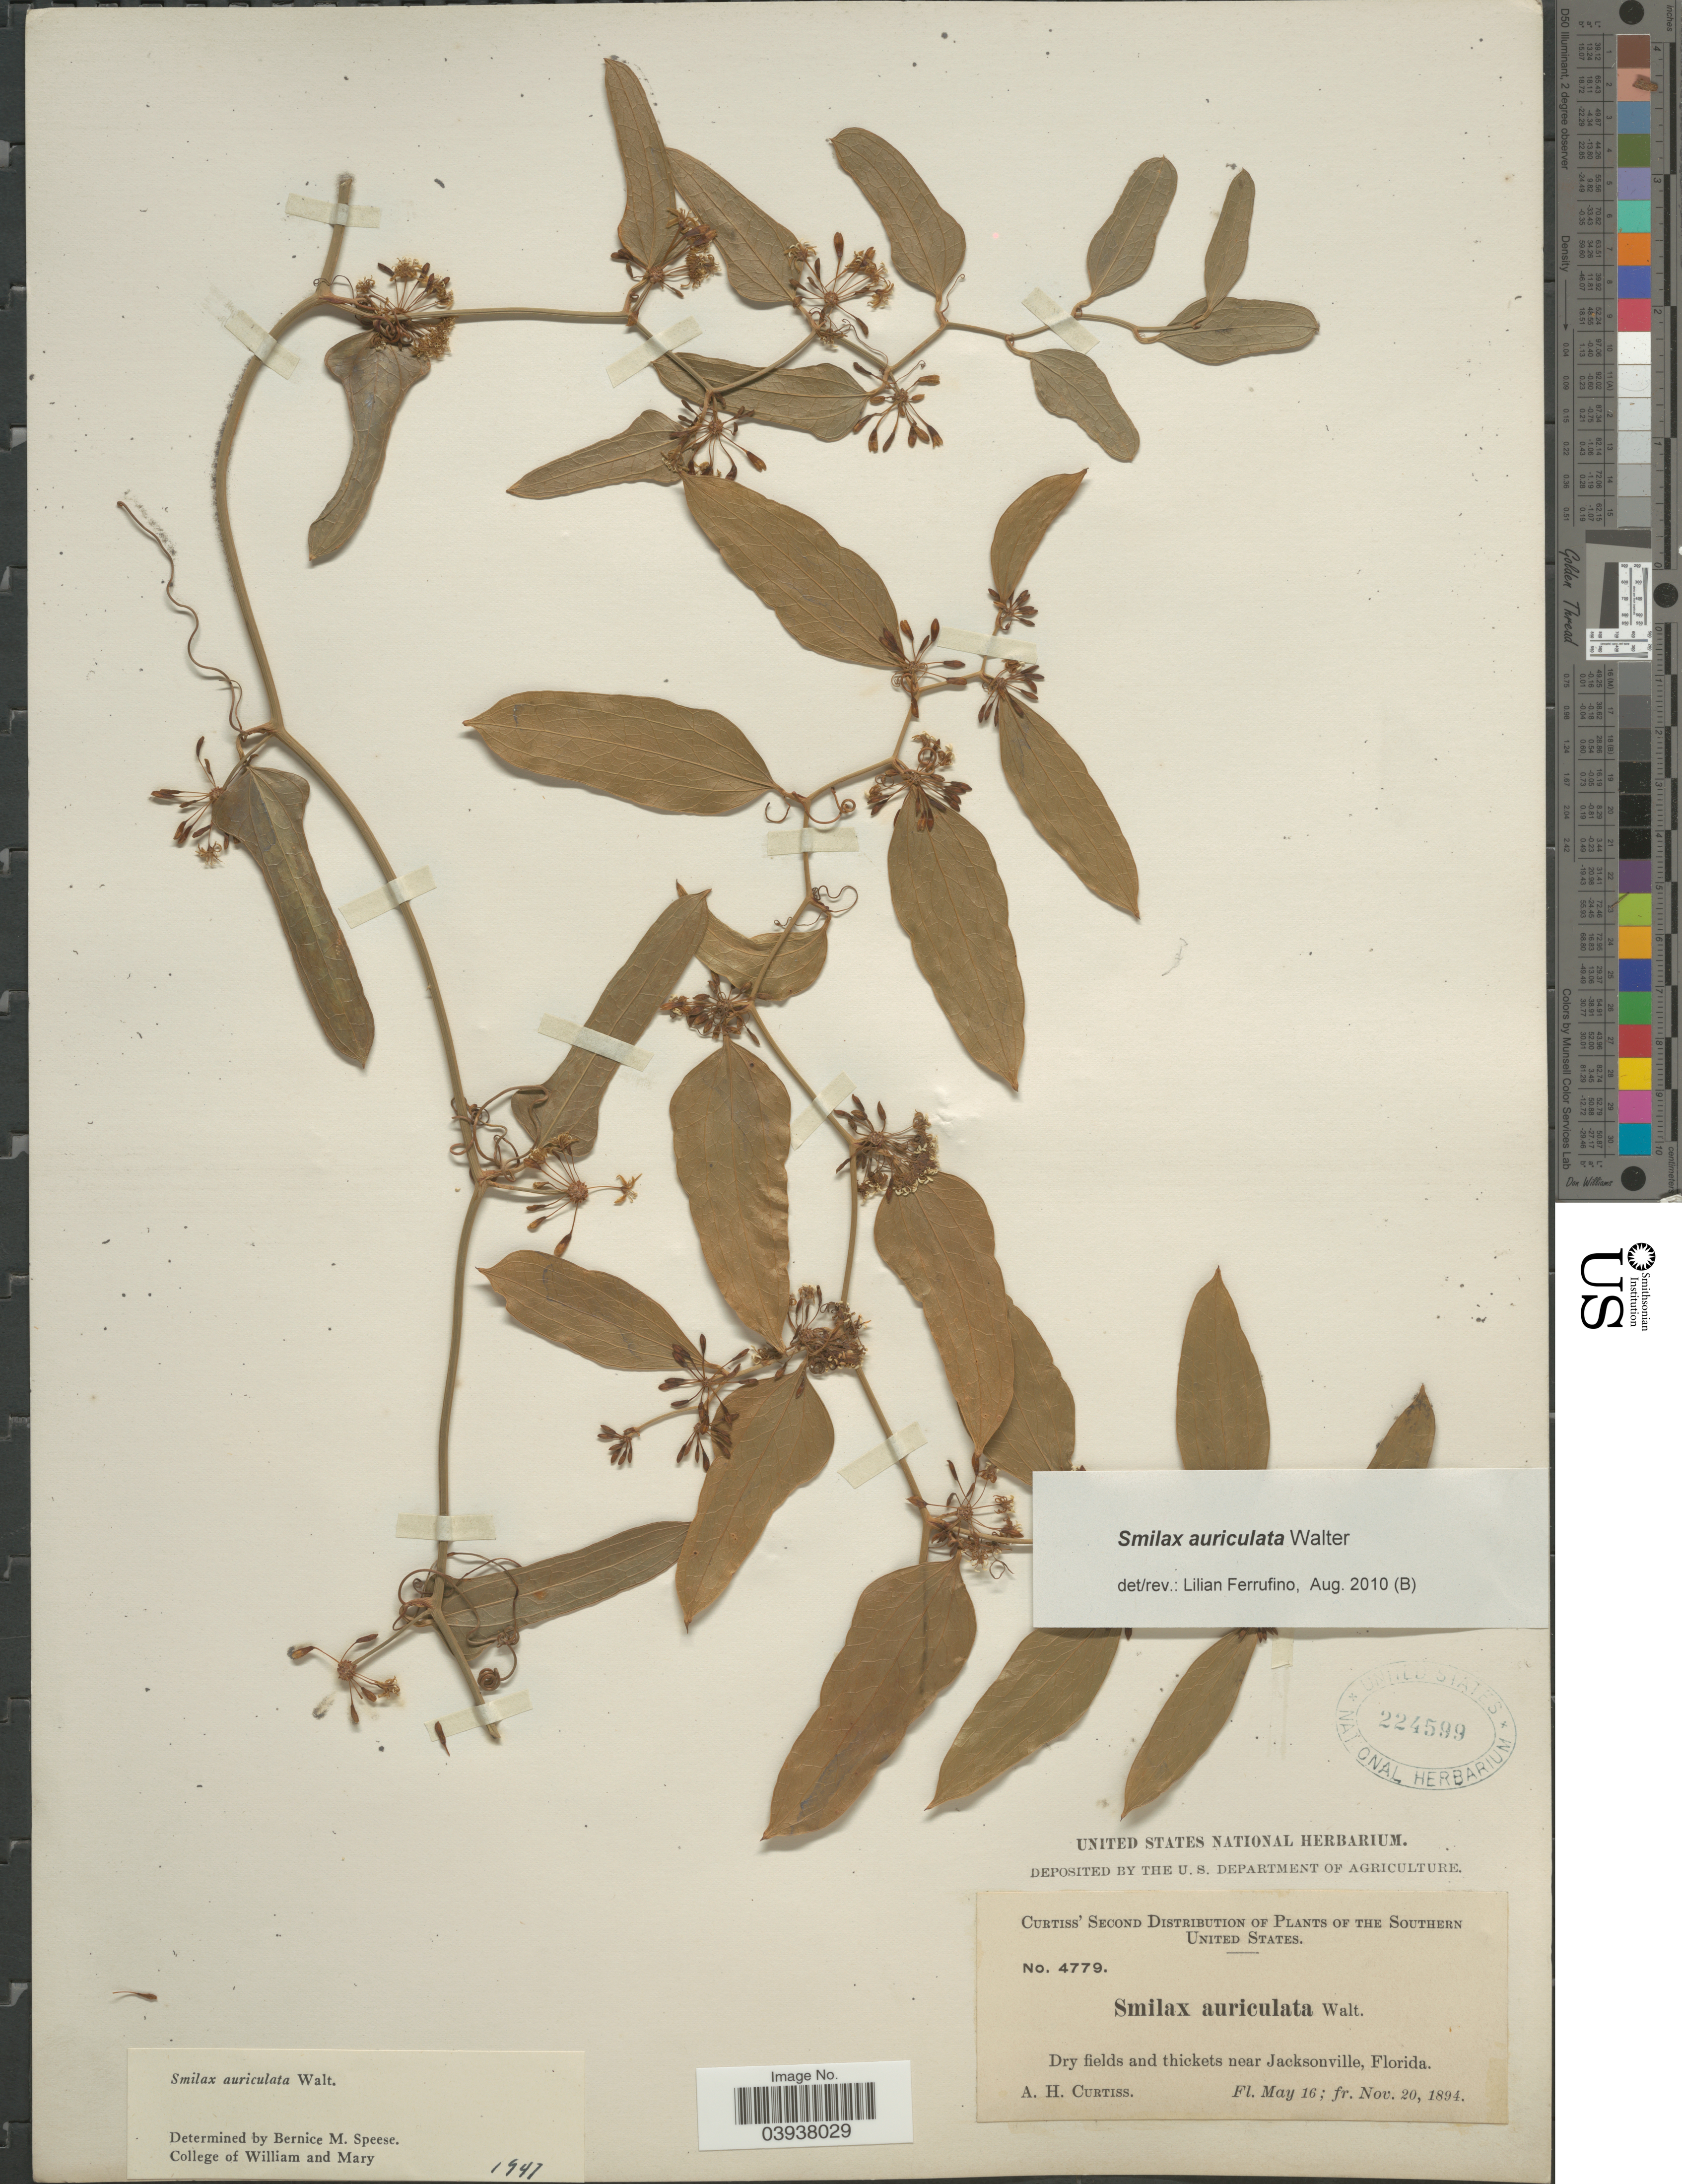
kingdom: Plantae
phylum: Tracheophyta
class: Liliopsida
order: Liliales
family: Smilacaceae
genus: Smilax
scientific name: Smilax auriculata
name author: Walter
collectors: A. H. Curtiss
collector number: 4779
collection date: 1894-05-16/1894-11-20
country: United States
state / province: Florida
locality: Southern United States. Dry fields and thickets near Jacksonville.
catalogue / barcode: US 224599